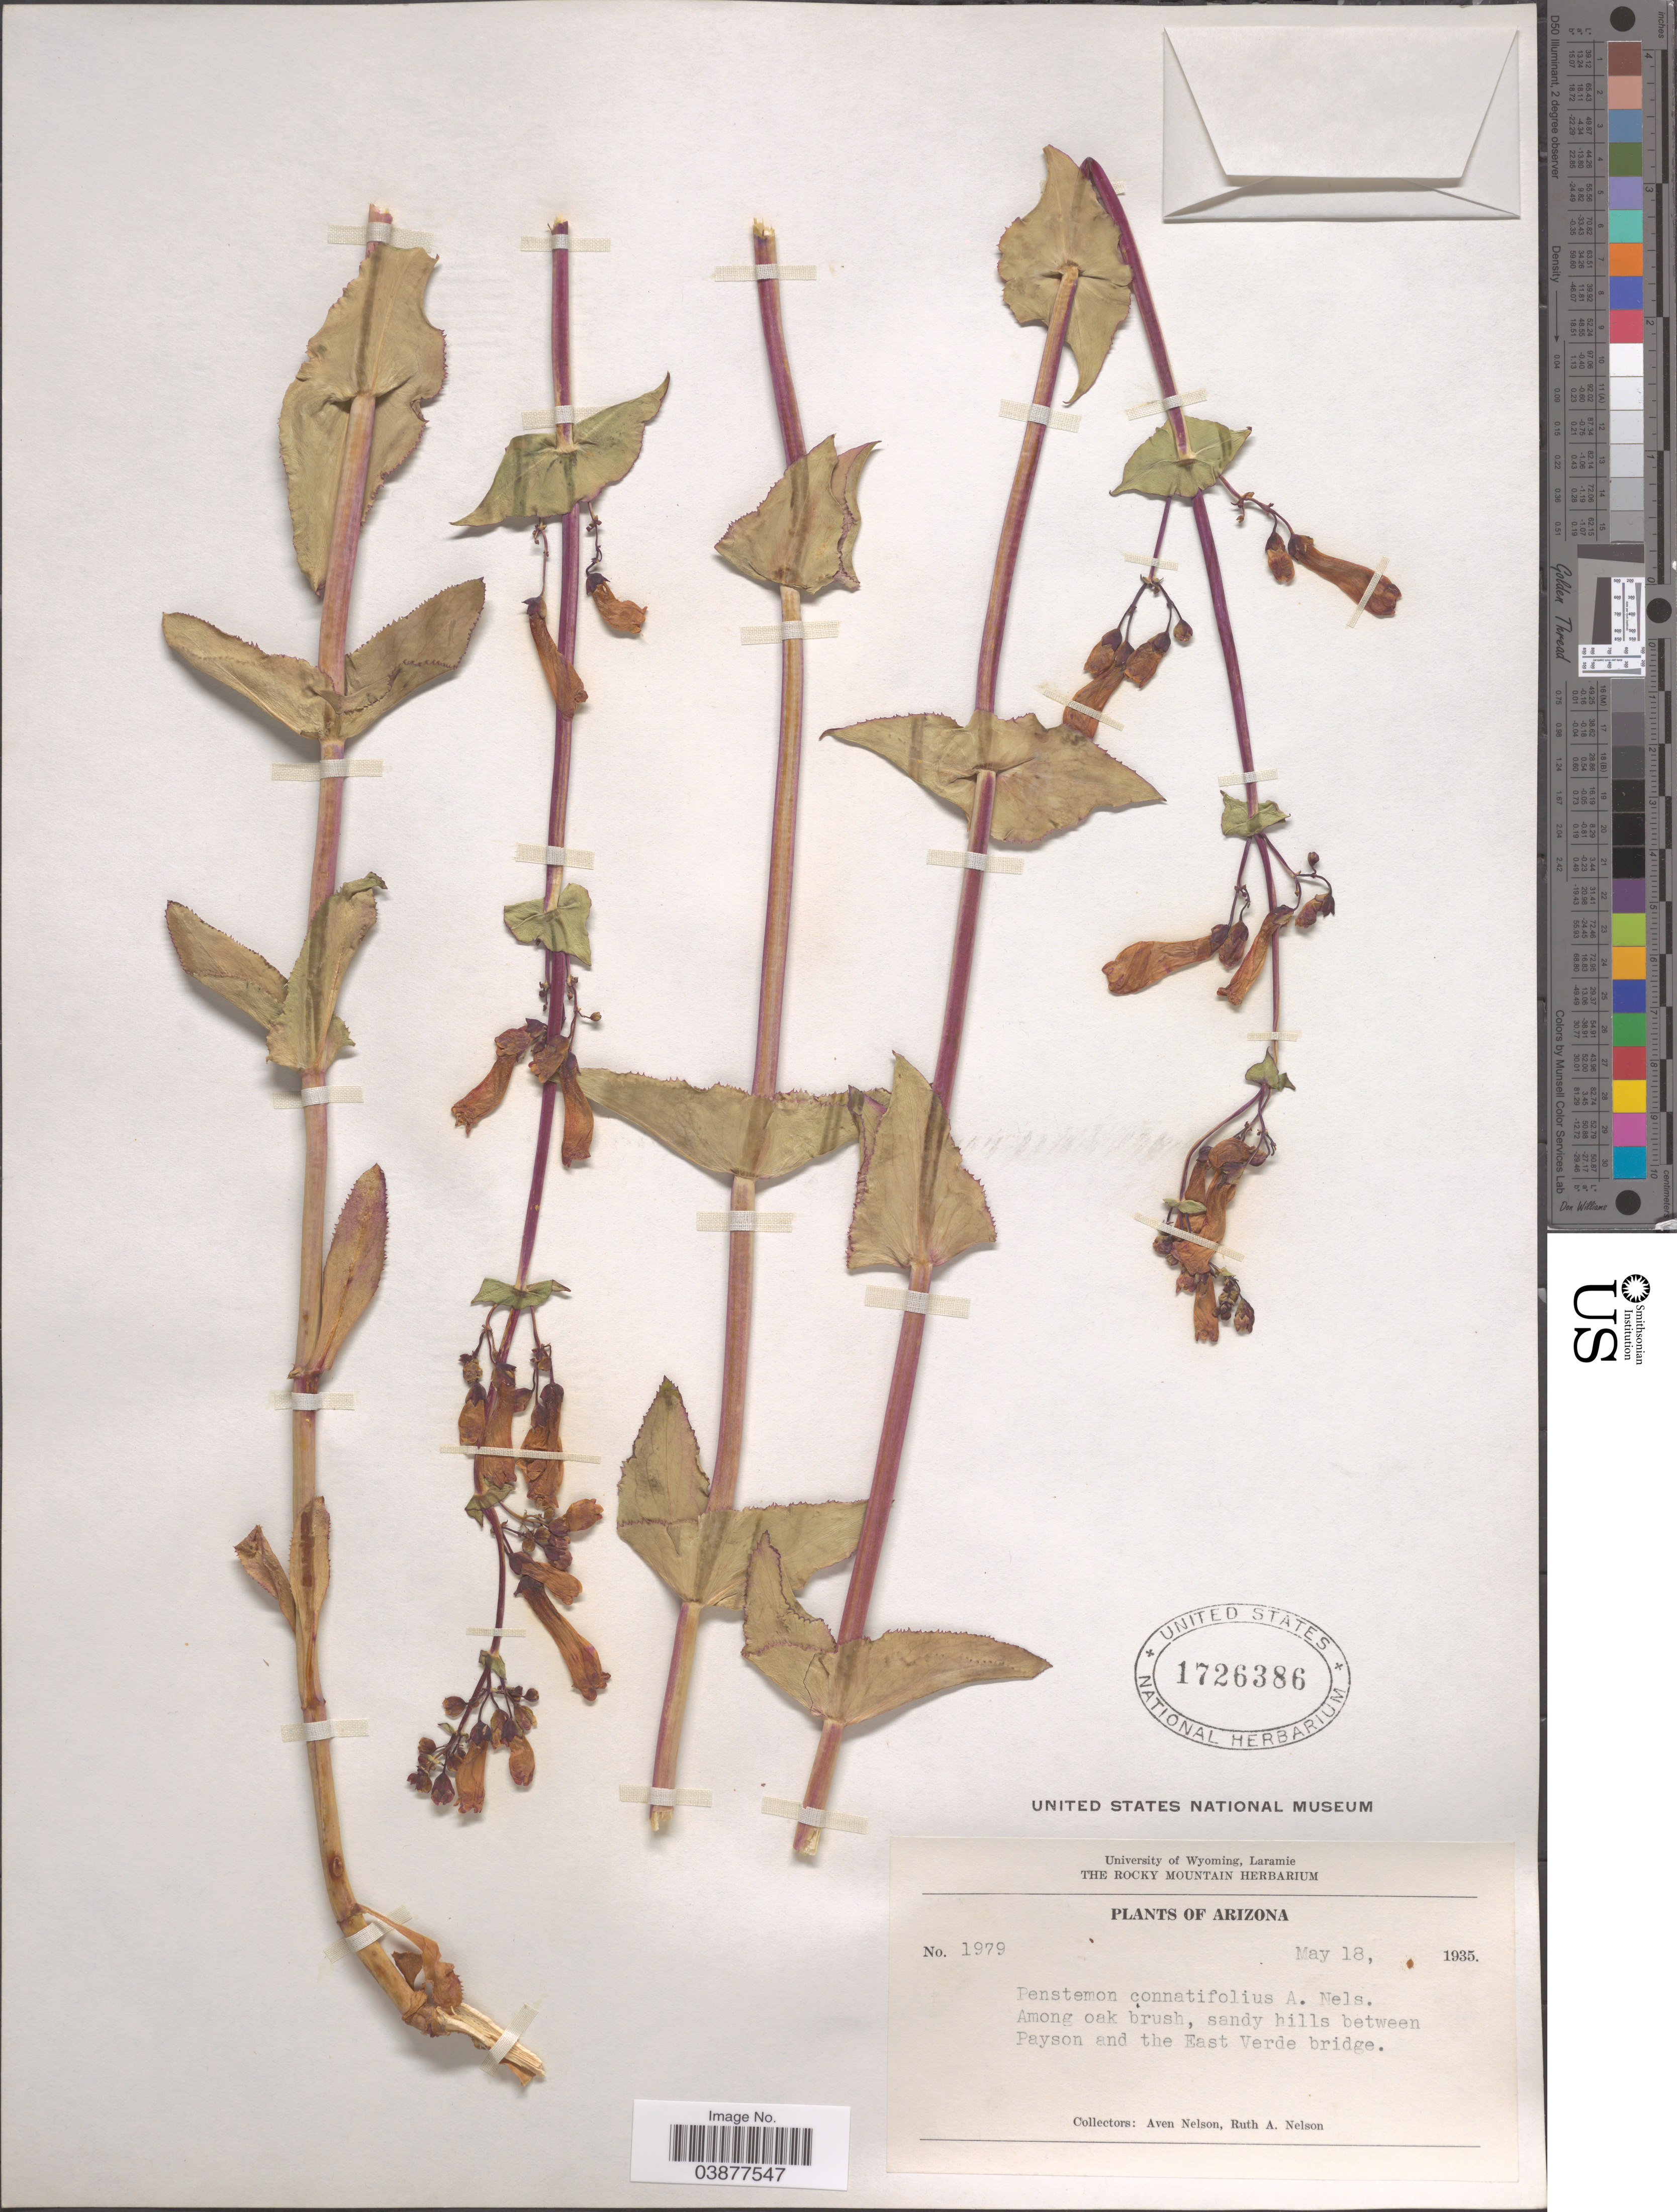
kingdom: Plantae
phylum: Tracheophyta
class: Magnoliopsida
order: Lamiales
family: Plantaginaceae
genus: Penstemon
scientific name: Penstemon pseudospectabilis var. connatifolius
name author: (A. Nelson) D.D. Keck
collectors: A. Nelson & R. A. Nelson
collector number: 1979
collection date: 1935-05-18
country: United States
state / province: Arizona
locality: Sandy hills between Payson and the East Verde bridge.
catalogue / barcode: US 1726386